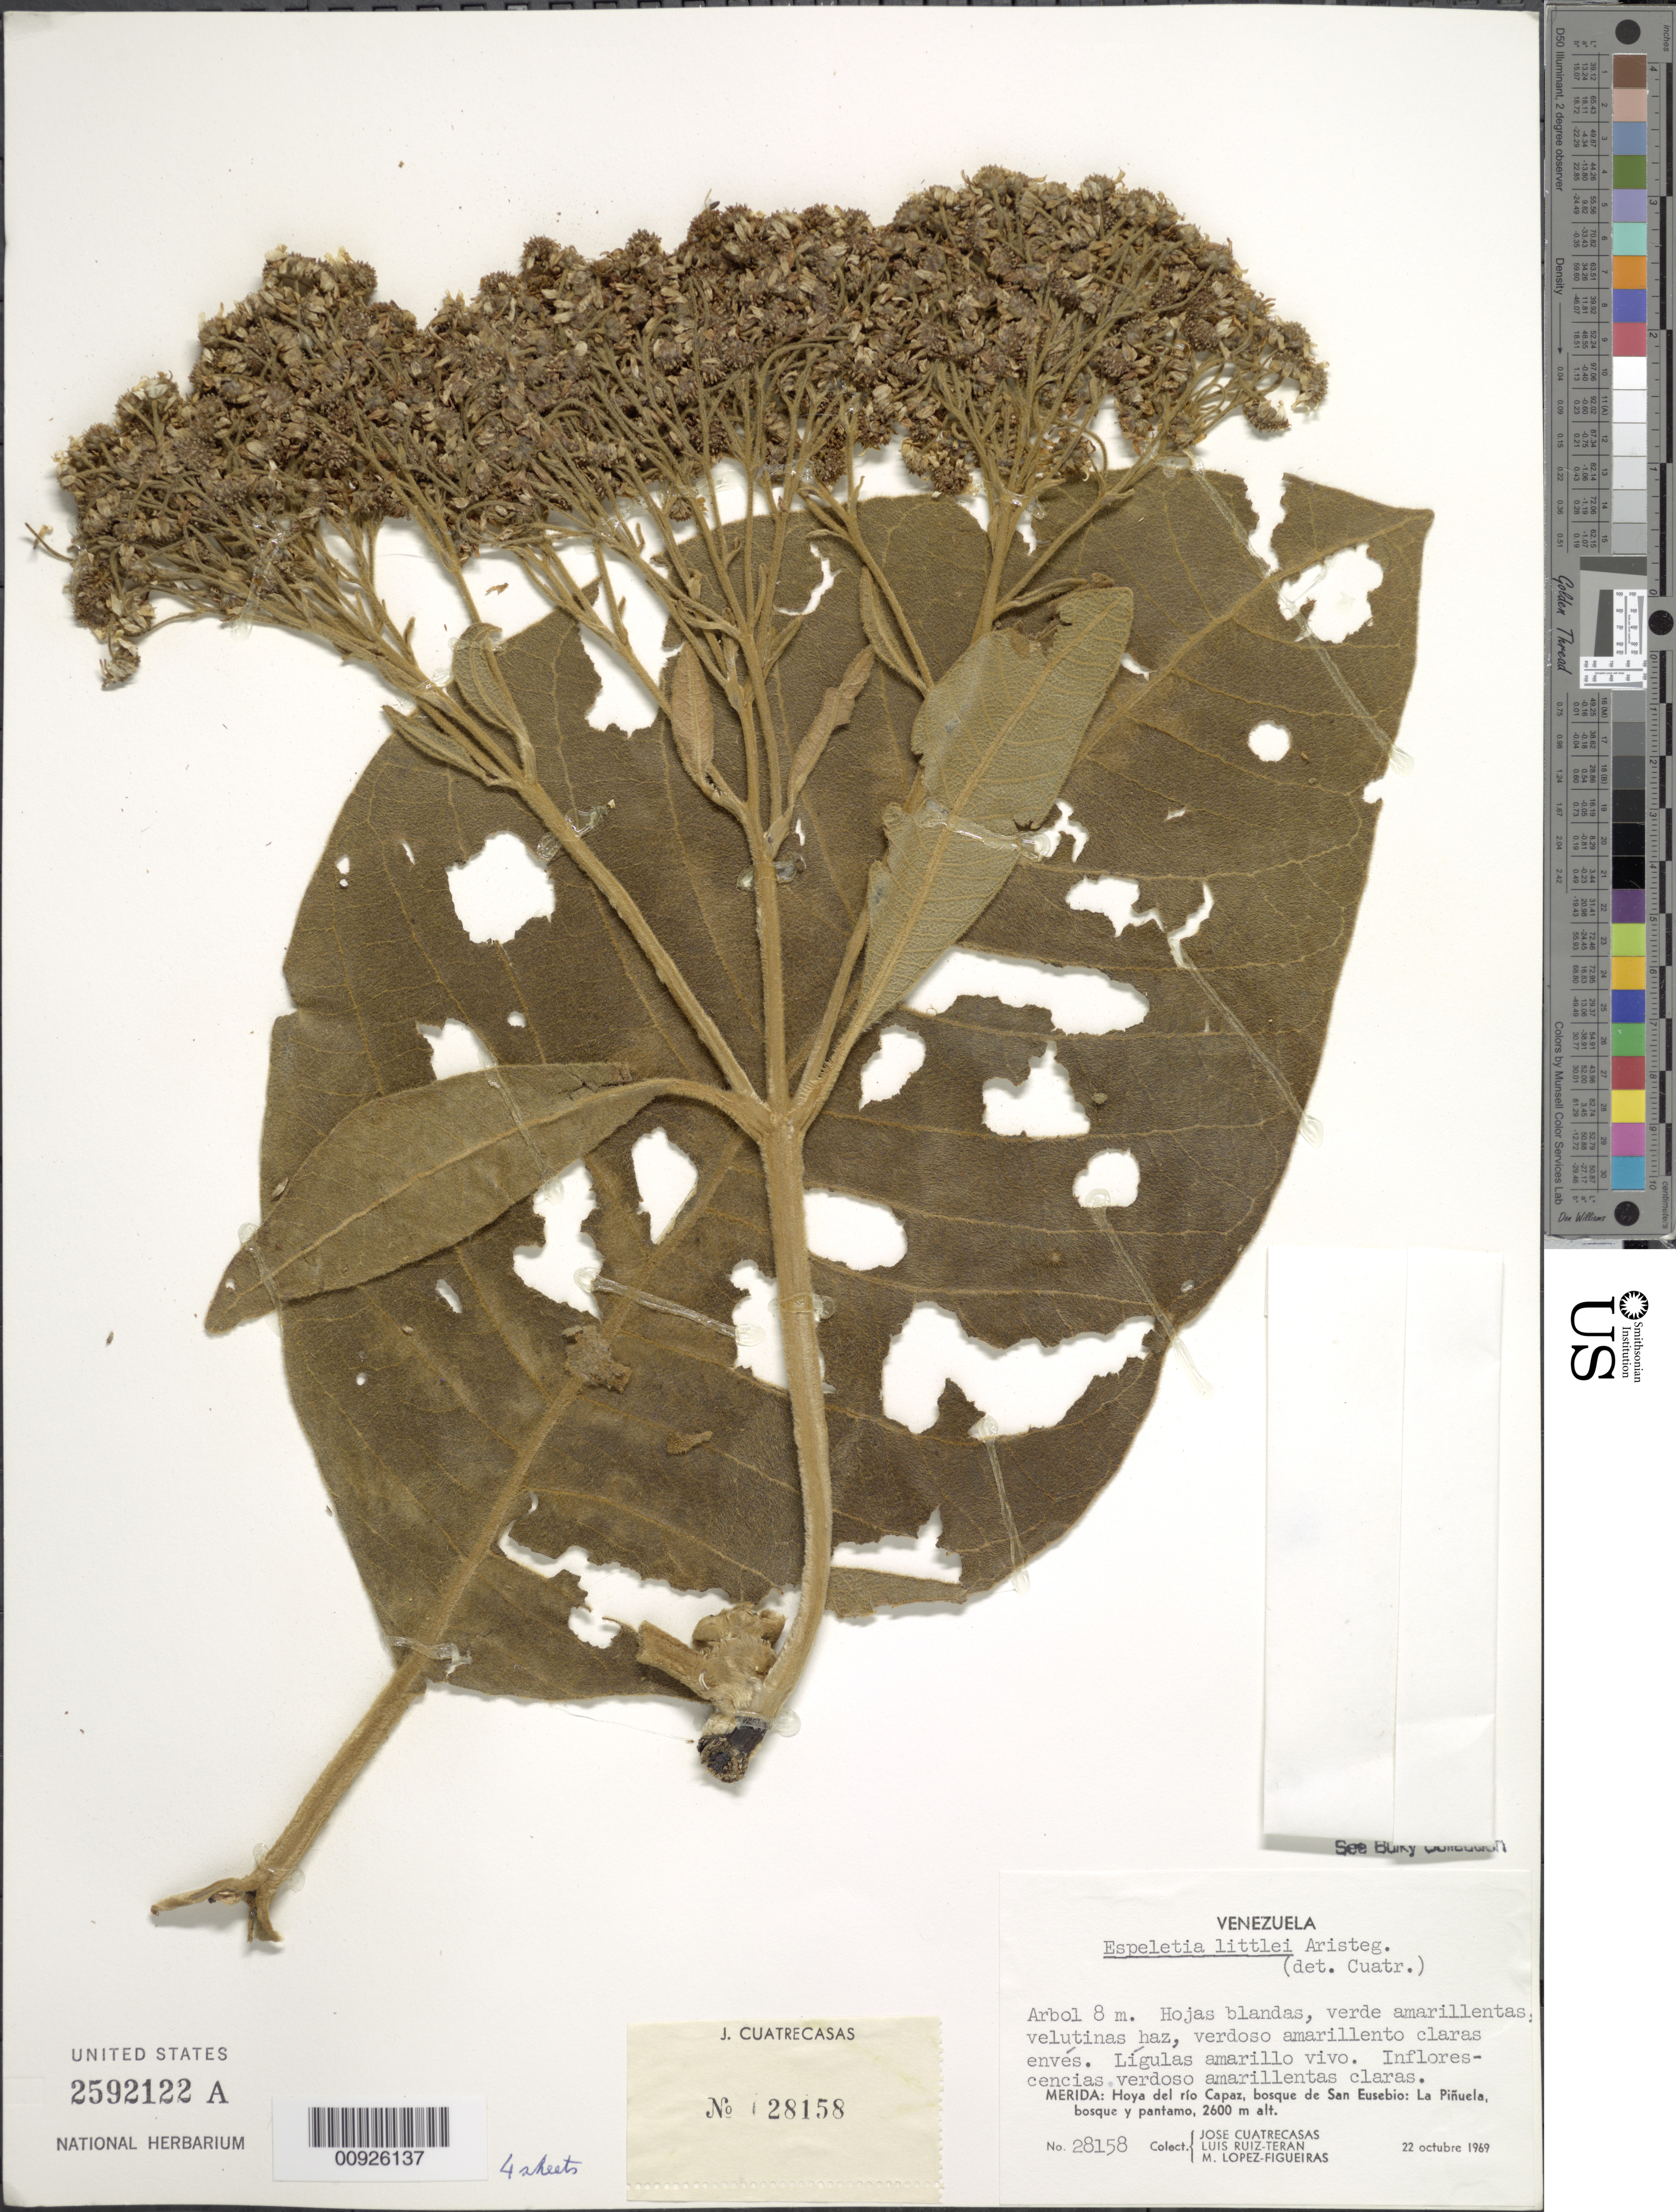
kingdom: Plantae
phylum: Tracheophyta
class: Magnoliopsida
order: Asterales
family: Asteraceae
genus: Carramboa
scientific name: Carramboa badilloi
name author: (Cuatrec.) Cuatrec.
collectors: J. Cuatrecasas, L. Teran & M. López Figueiras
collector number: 28158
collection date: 1969-10-22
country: Venezuela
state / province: Mérida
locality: Hoya del rio Capaz, bosque de San Eusebio: La Pinuela, bosque y pantamo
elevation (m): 2600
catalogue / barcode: US 2592122A